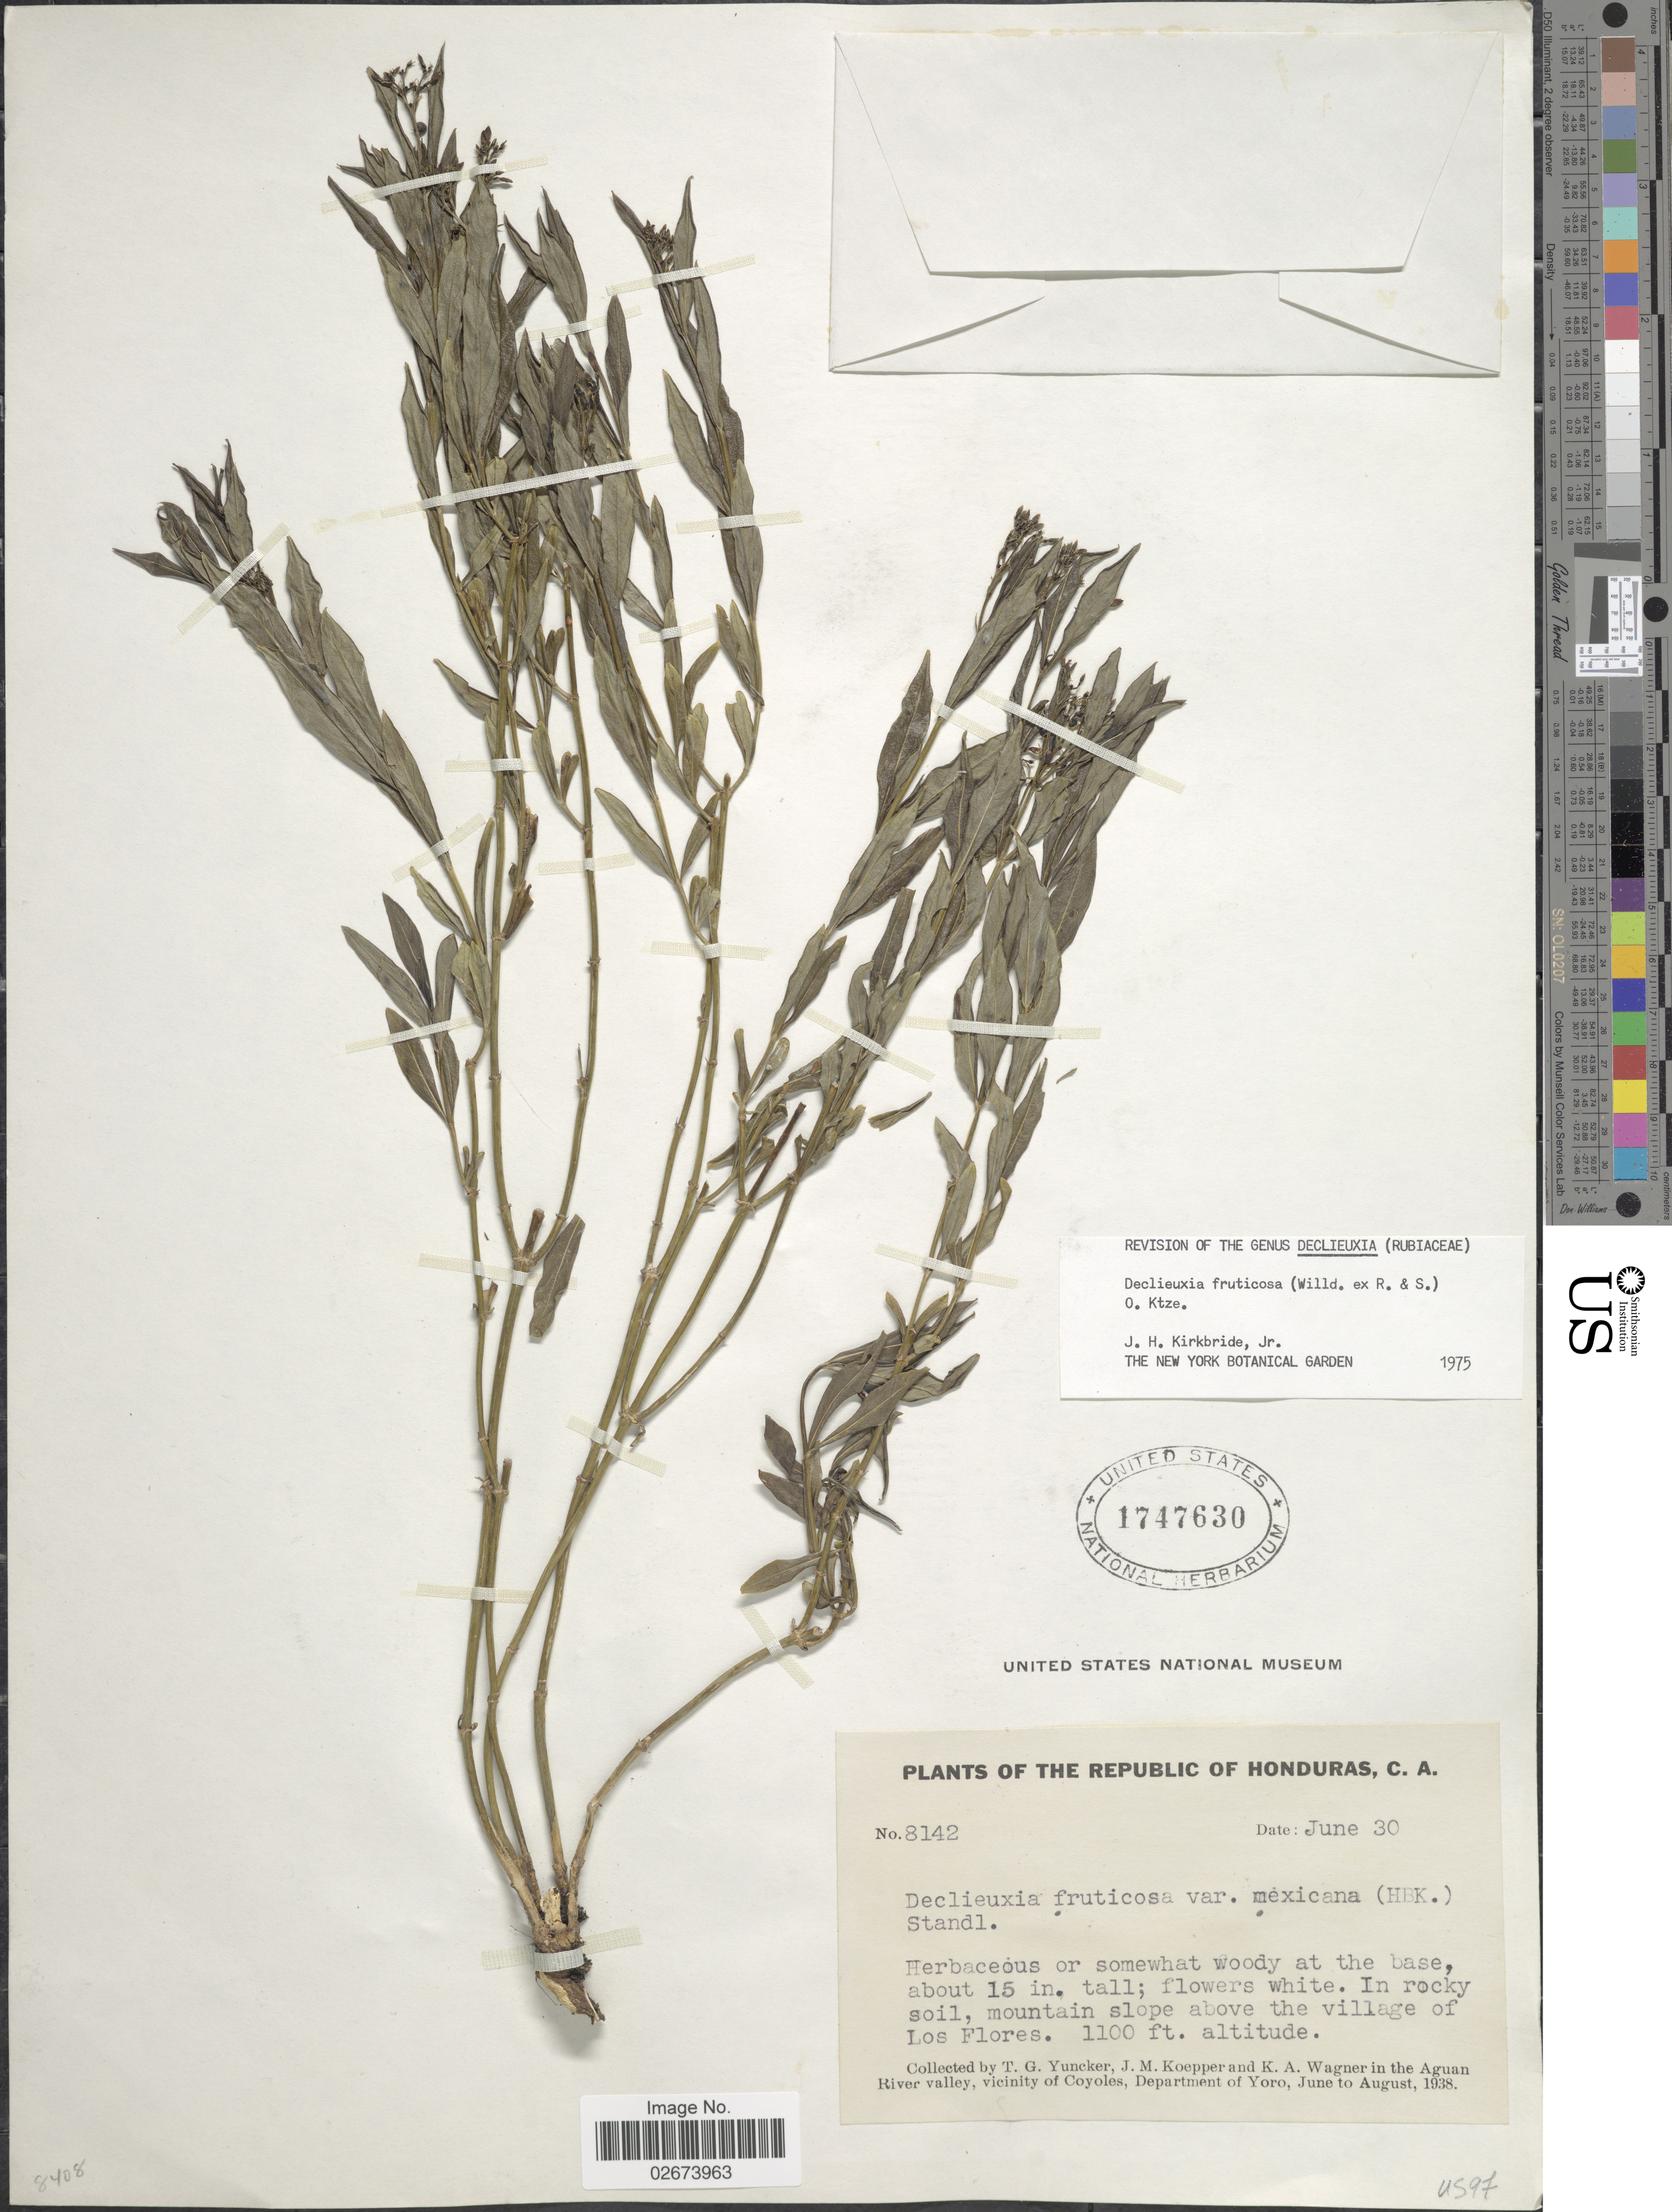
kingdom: Plantae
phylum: Tracheophyta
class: Magnoliopsida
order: Gentianales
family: Rubiaceae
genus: Declieuxia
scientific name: Declieuxia fruticosa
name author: (Willd. ex Roem. & Schult.) Kuntze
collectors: T. G. Yuncker, J. M. Koepper & K. A. Wagner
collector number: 8142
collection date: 1938-06-30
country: Honduras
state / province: Yoro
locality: Republic of Honduras. Mountain slope above the village of Los Flores. In the Aguan River valley, vicinity of Coyoles, Department of Yoro.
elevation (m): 335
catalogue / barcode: US 1747630